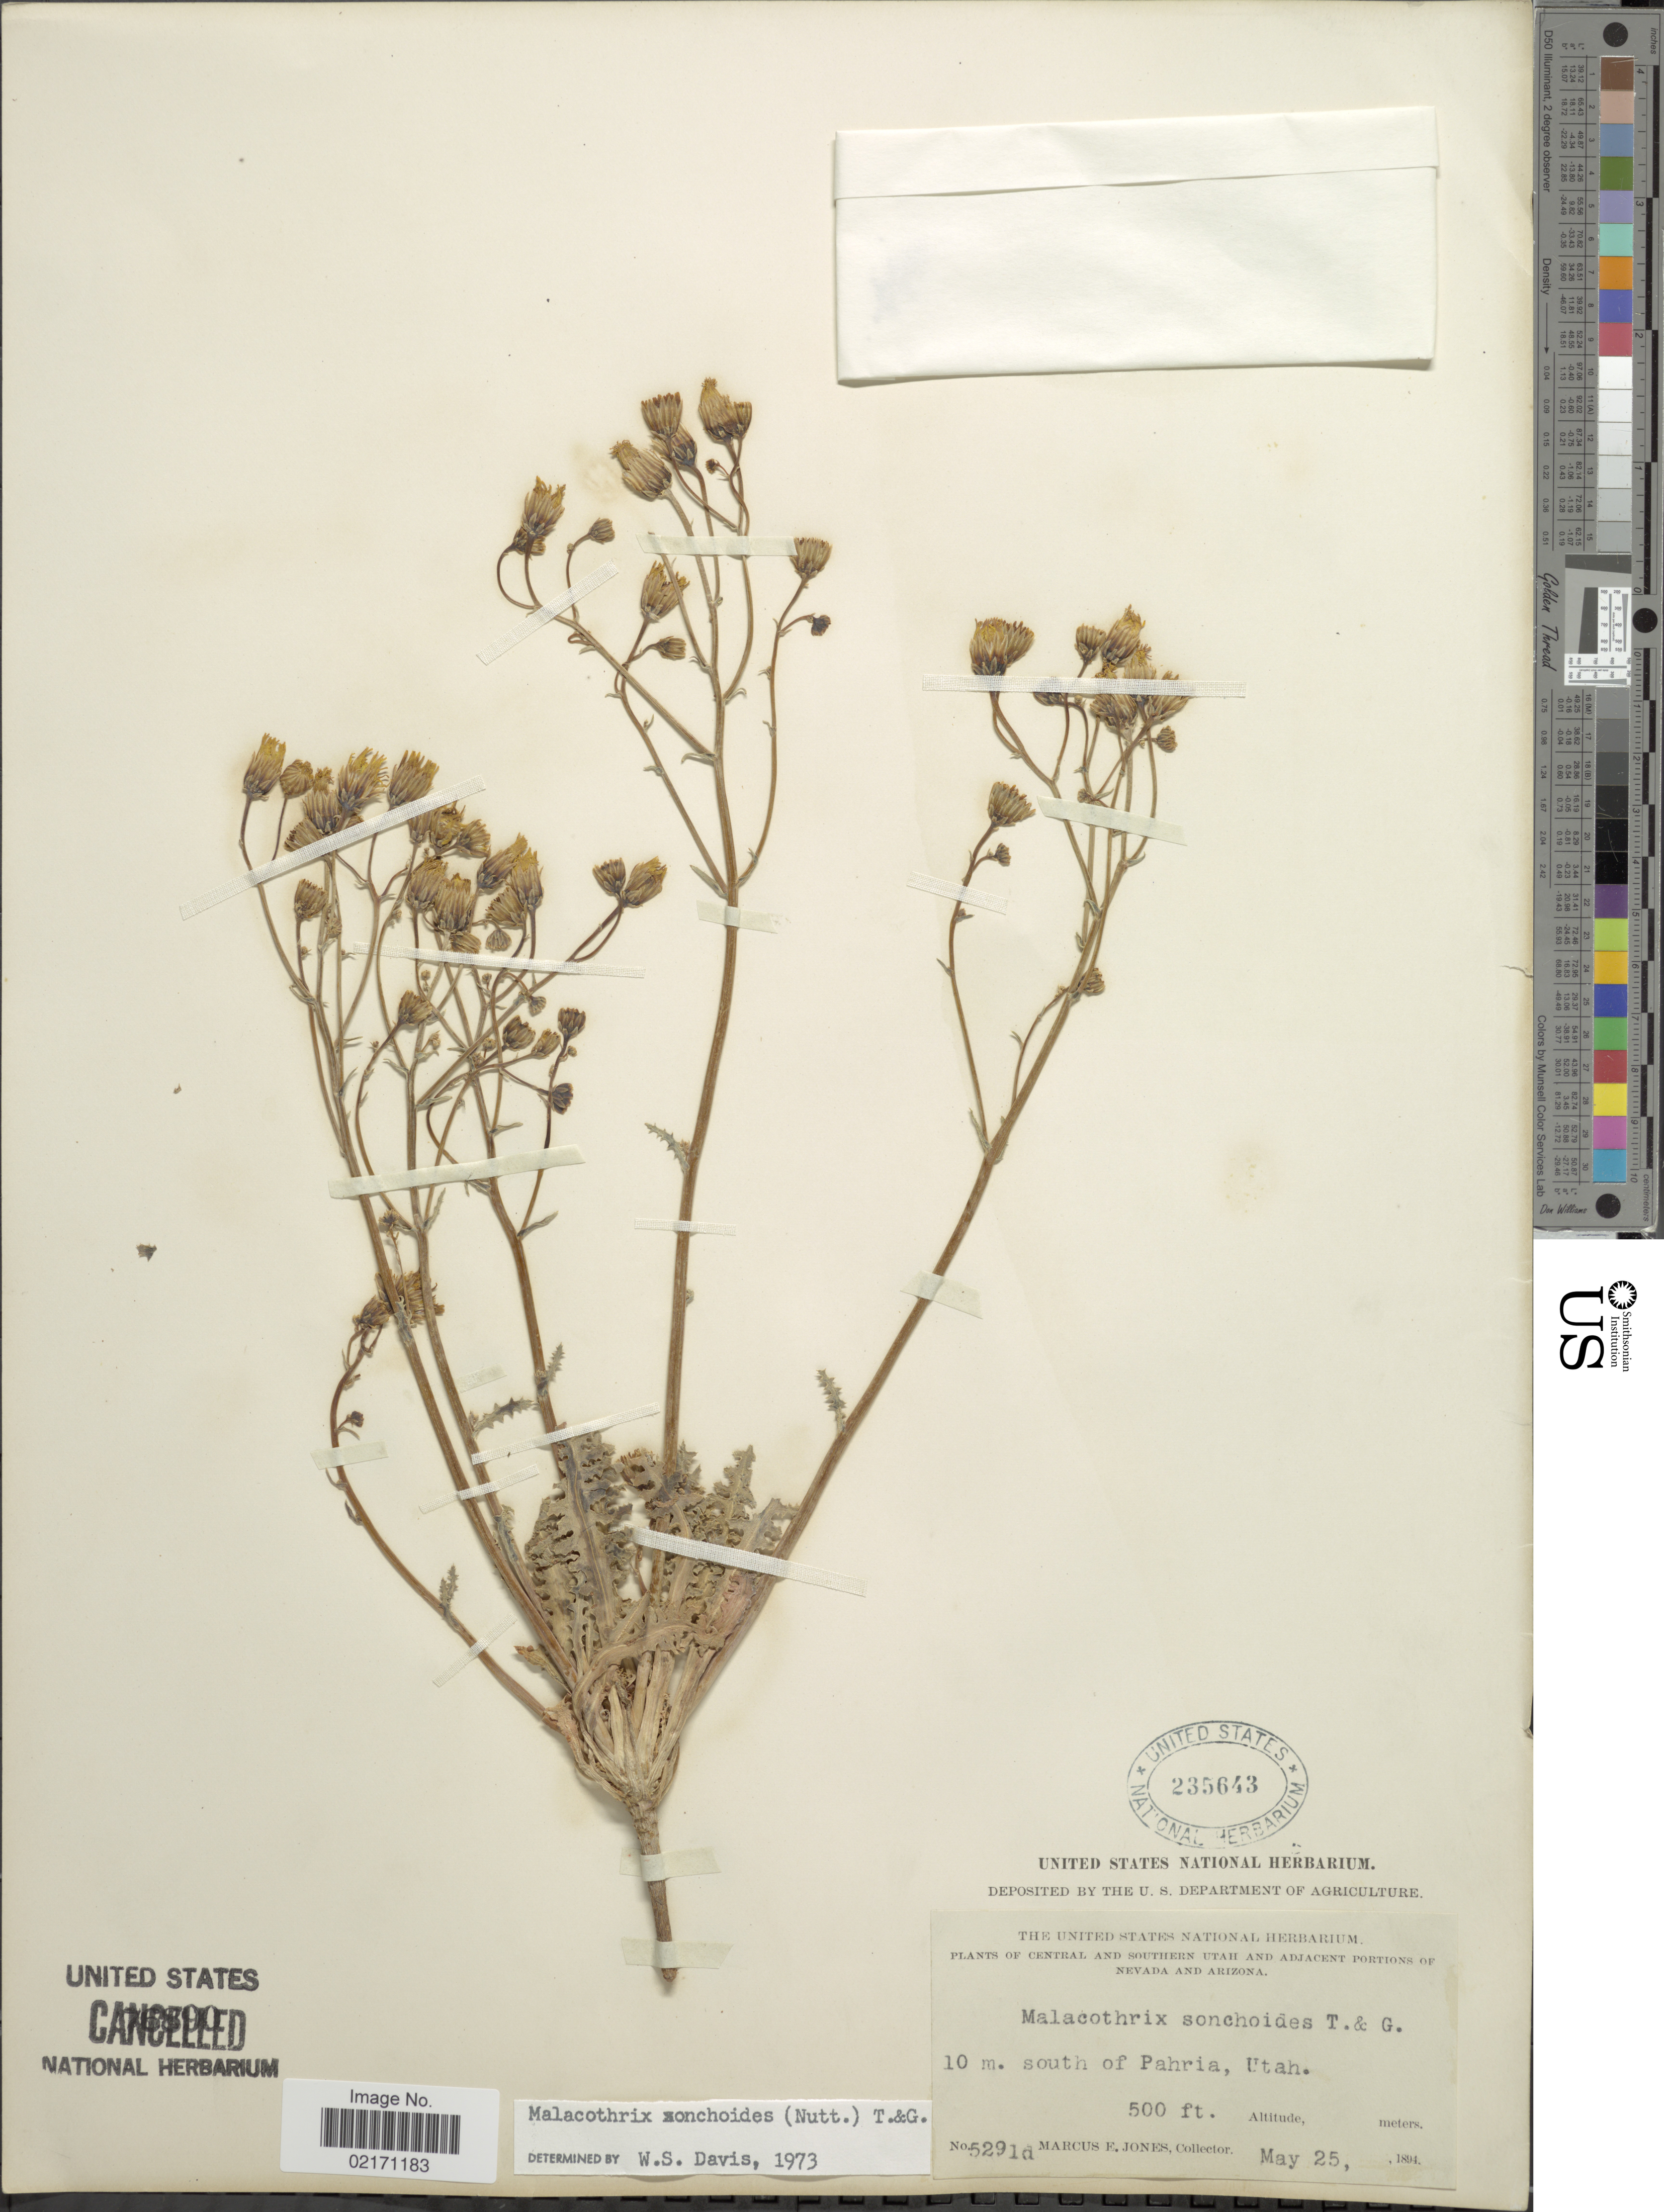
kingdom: Plantae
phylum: Tracheophyta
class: Magnoliopsida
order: Asterales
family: Asteraceae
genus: Malacothrix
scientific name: Malacothrix sonchoides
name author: (Nutt.) Torr. & A. Gray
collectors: M. E. Jones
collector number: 5291d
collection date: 1894-05-25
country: United States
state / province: Utah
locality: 10 m. south of Pahria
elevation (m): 152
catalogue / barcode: US 235643